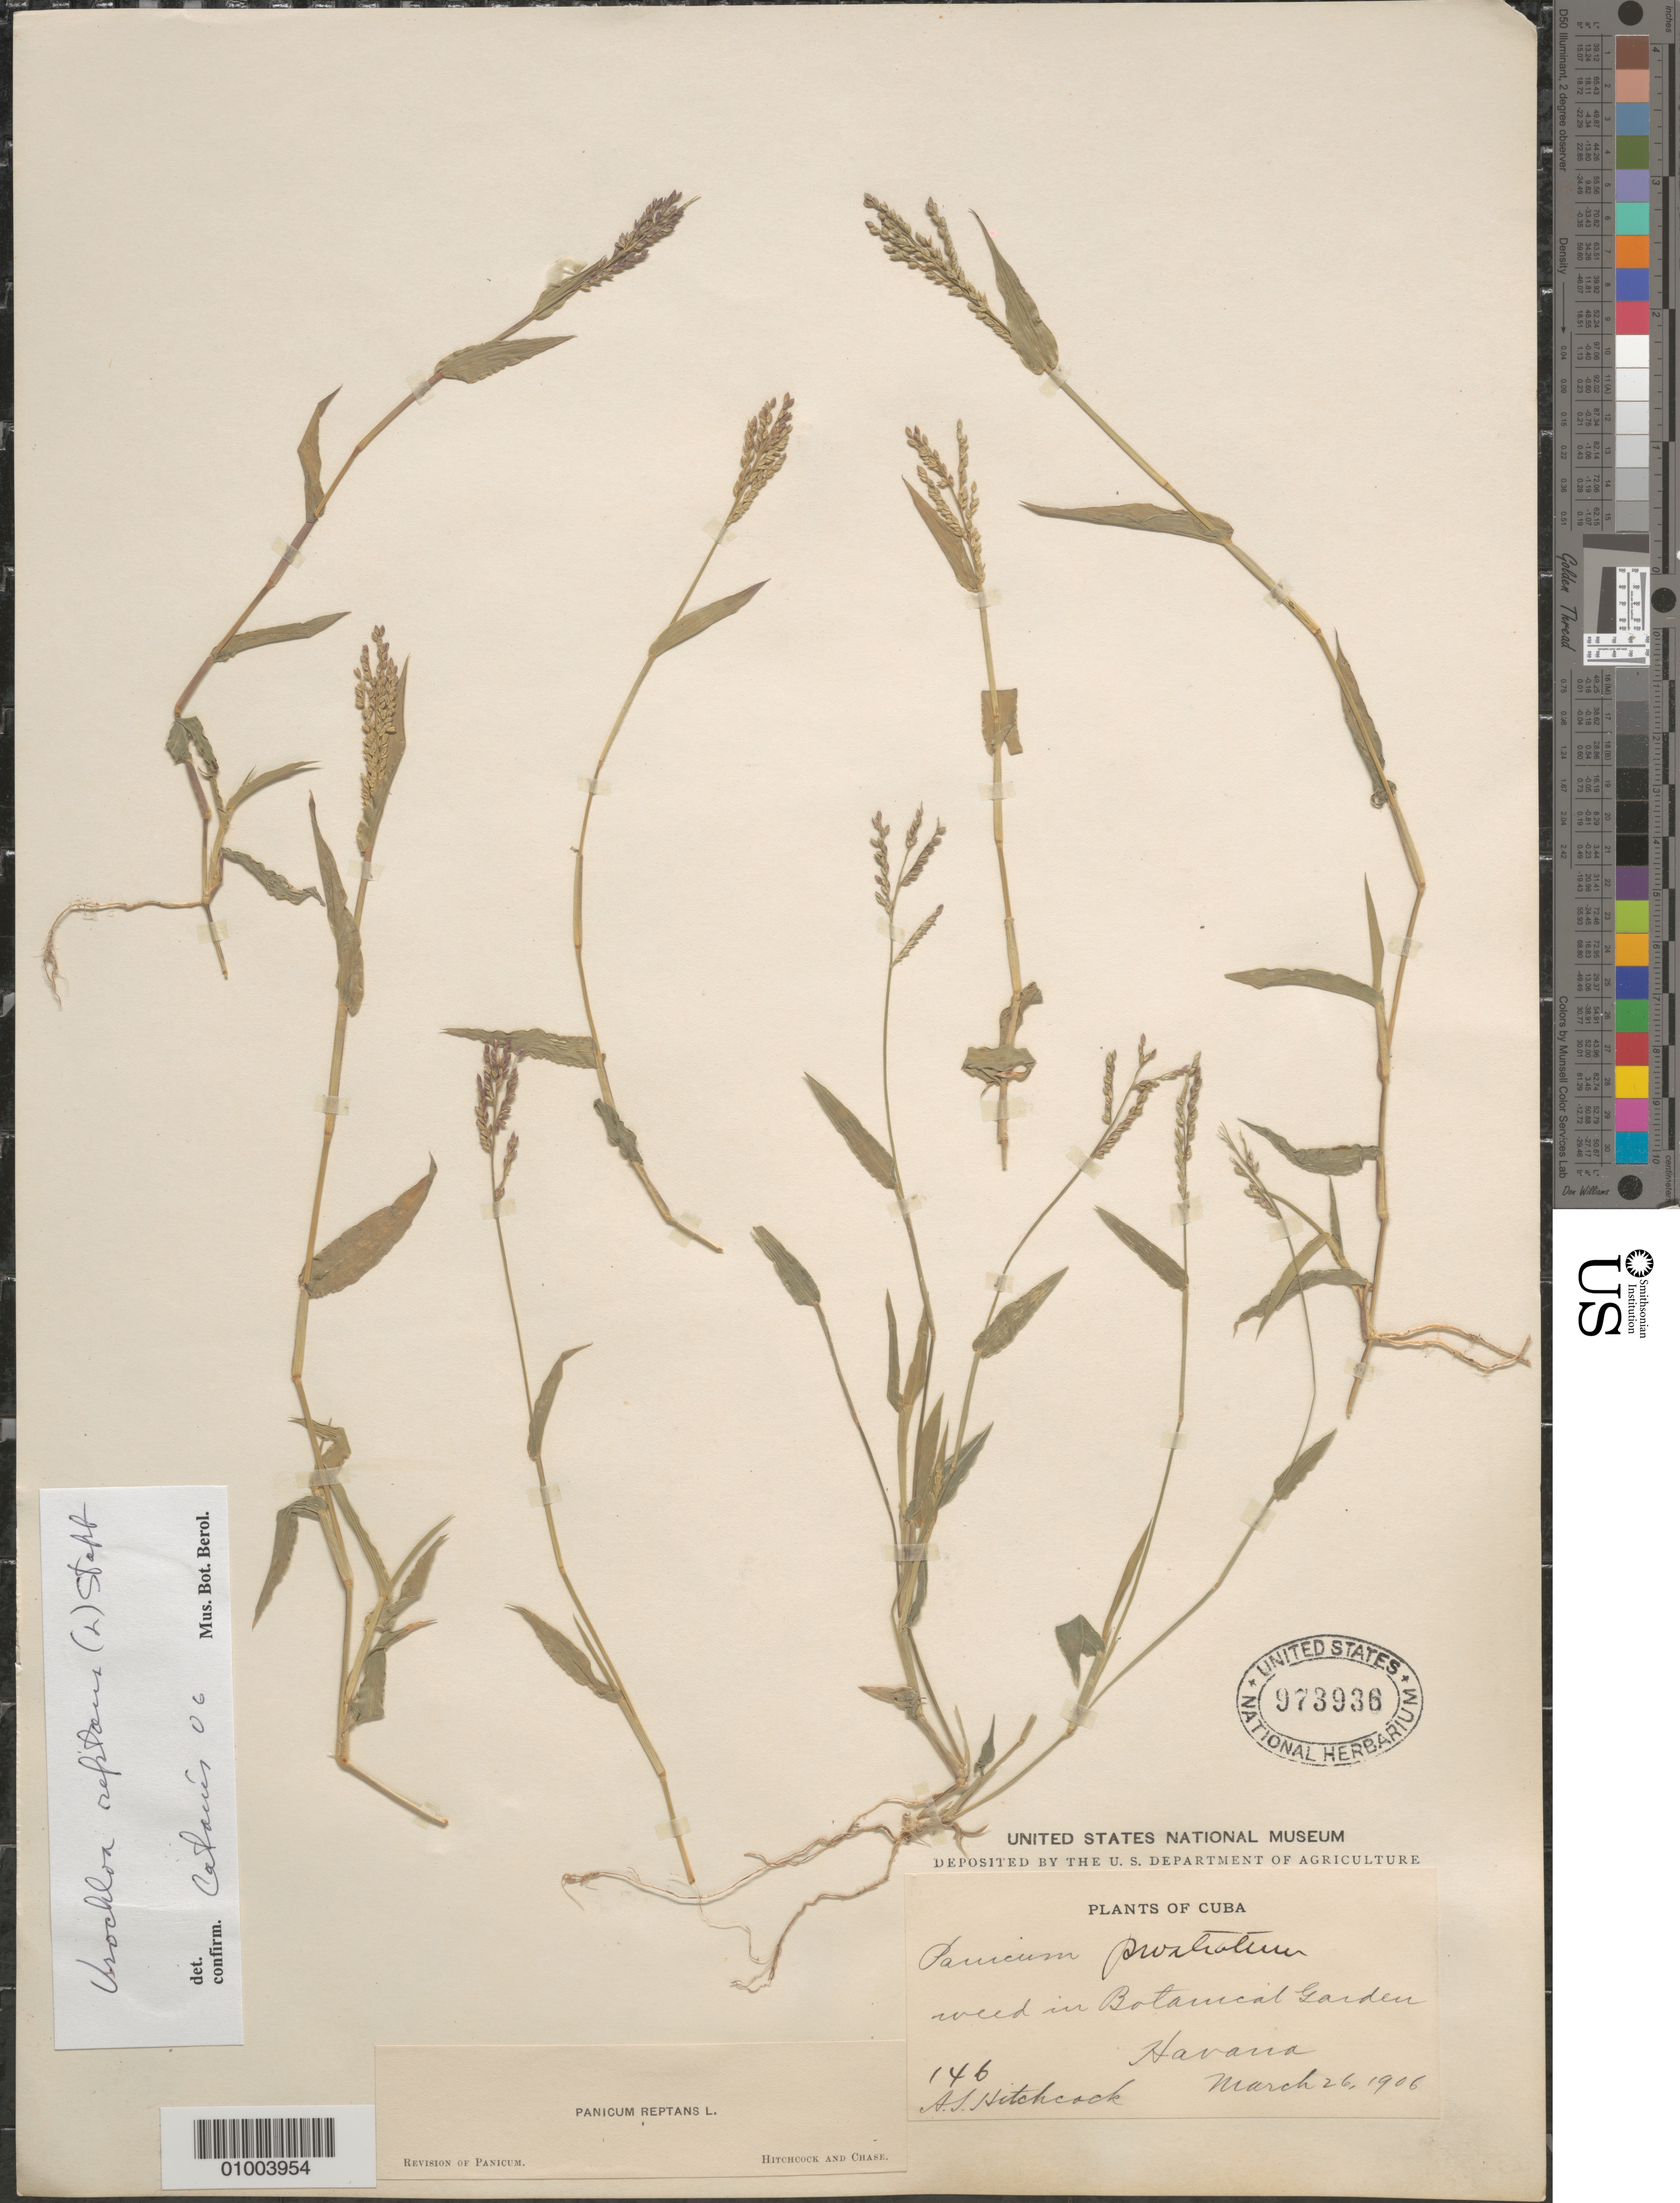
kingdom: Plantae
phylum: Tracheophyta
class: Liliopsida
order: Poales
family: Poaceae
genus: Urochloa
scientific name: Urochloa reptans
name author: (L.) Stapf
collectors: A. S. Hitchcock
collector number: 146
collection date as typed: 26 Mar 1906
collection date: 1906-03-26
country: Cuba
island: Cuba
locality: Botanical Garden, Havana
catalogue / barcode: US 973936